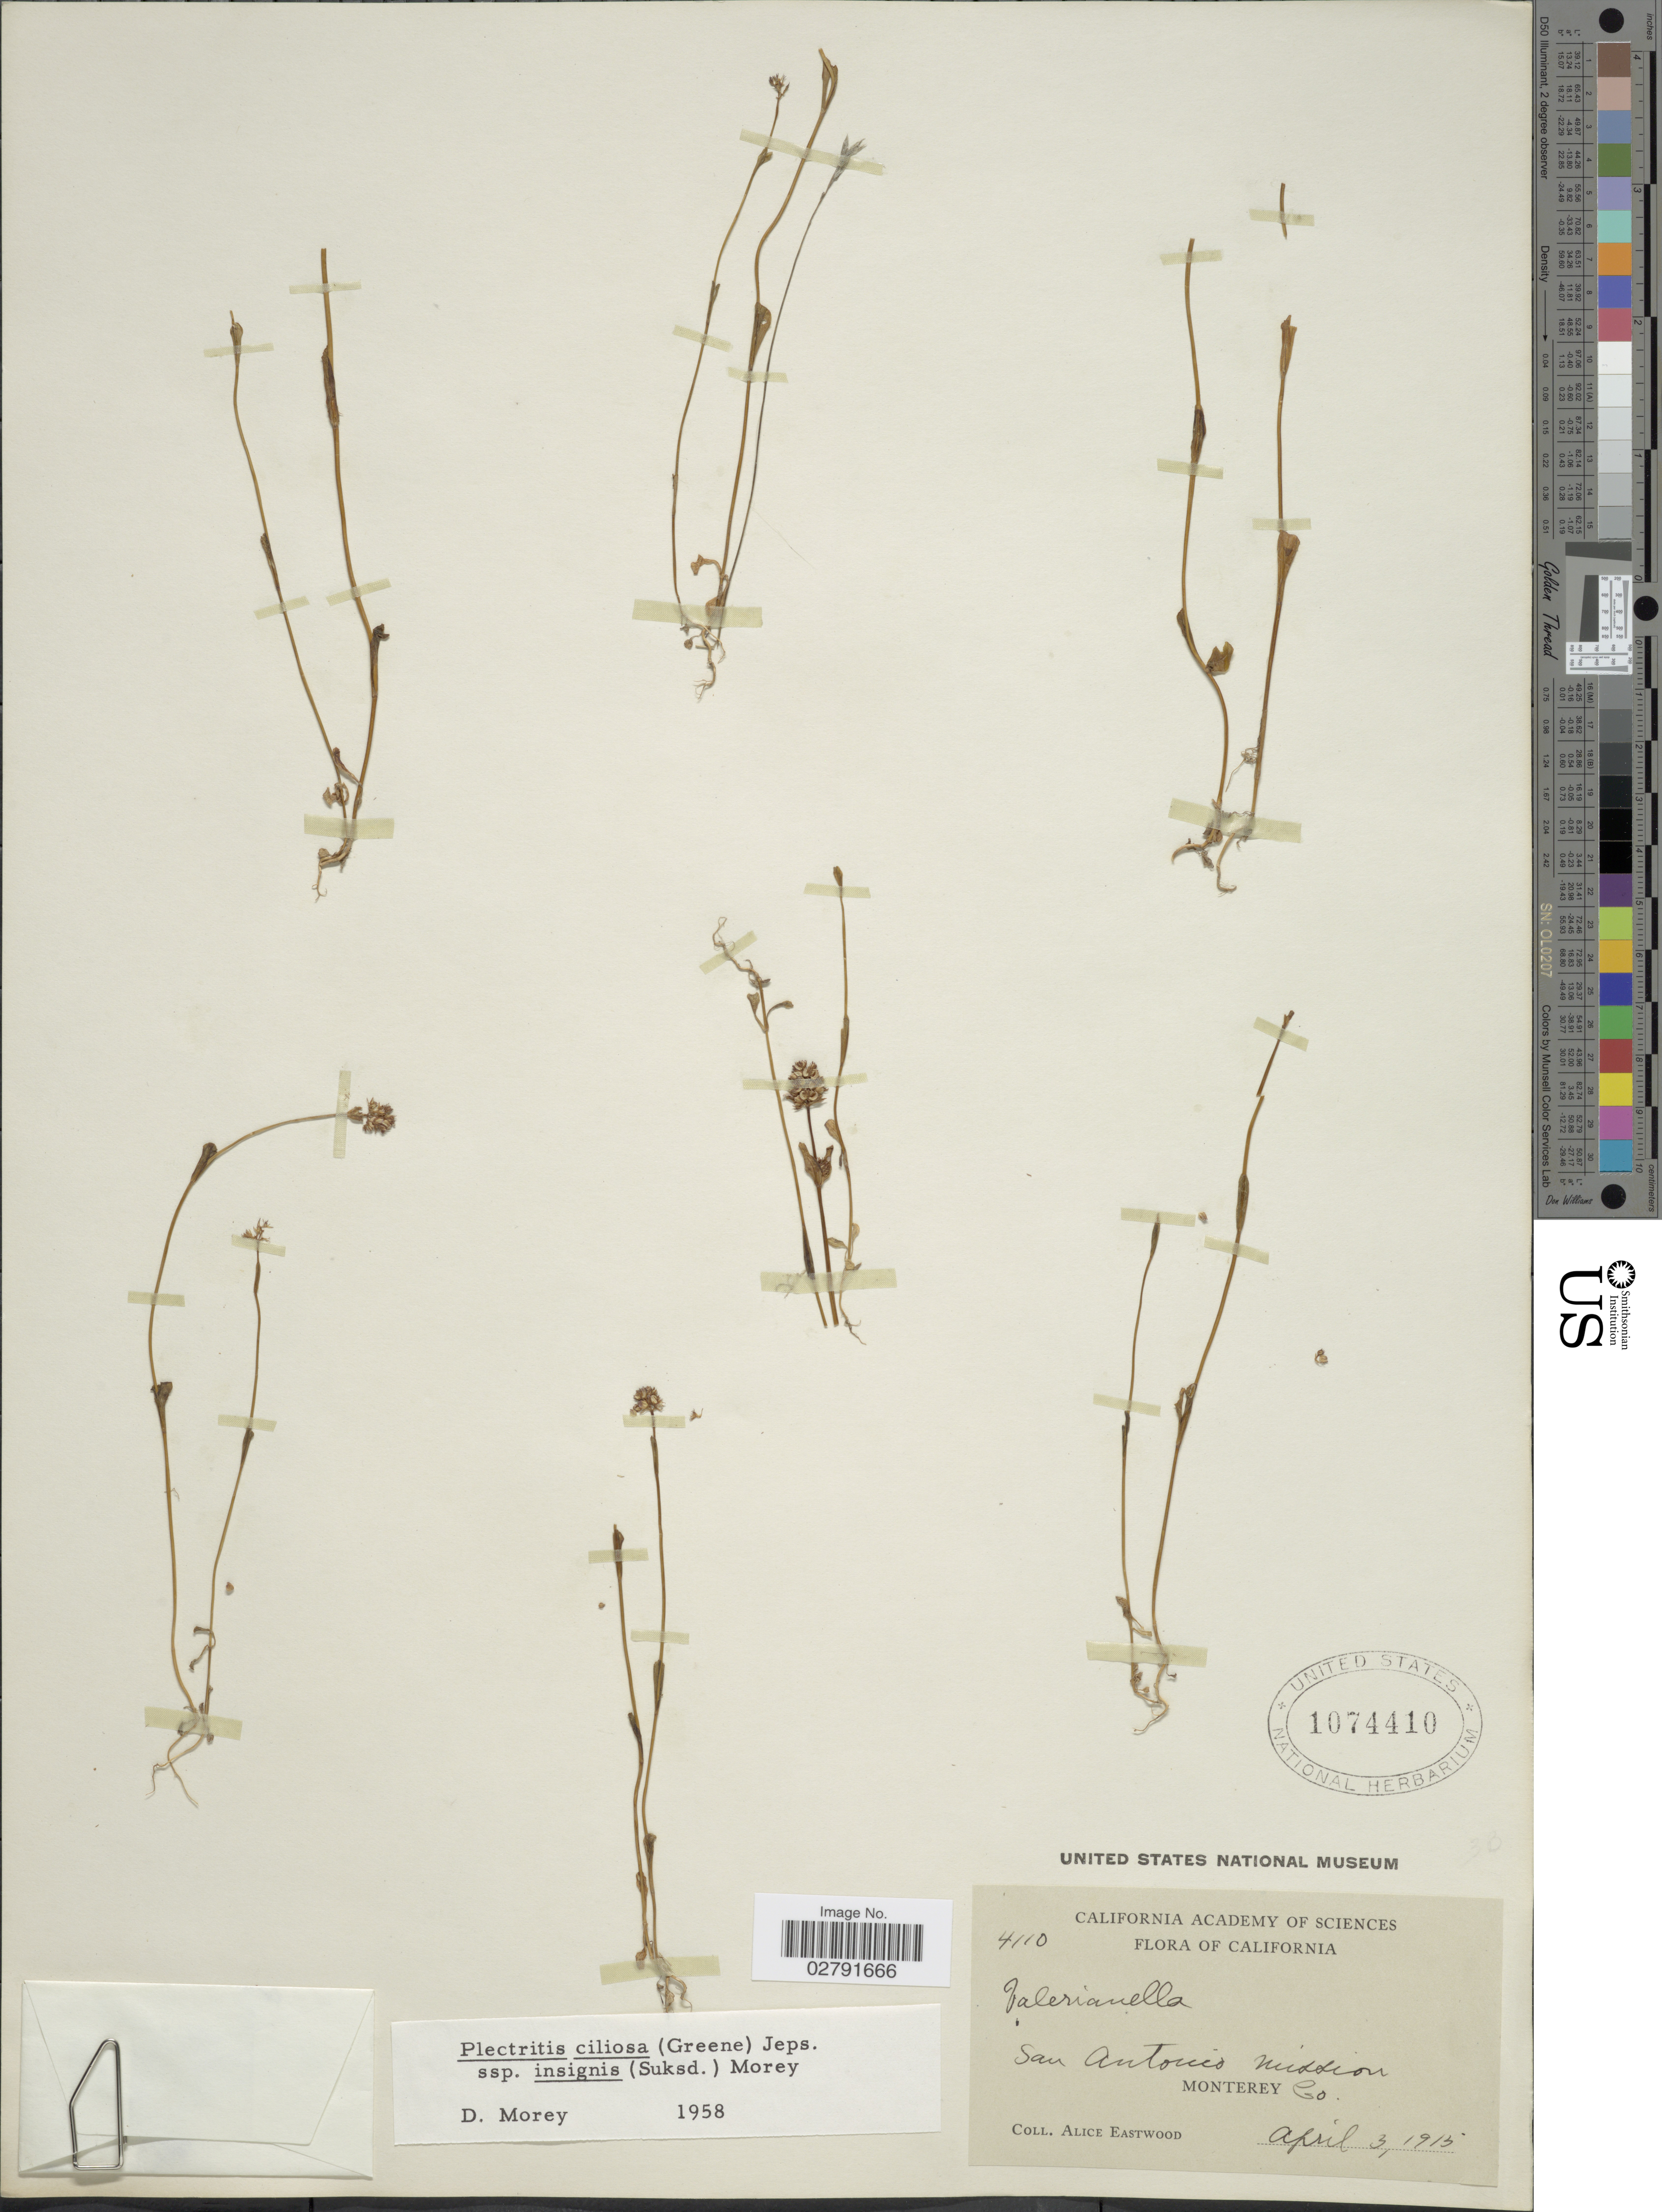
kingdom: Plantae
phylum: Tracheophyta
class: Magnoliopsida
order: Dipsacales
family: Caprifoliaceae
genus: Plectritis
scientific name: Plectritis ciliosa subsp. insignis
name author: (Suksd.) Morey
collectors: A. Eastwood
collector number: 4110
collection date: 1915-04-03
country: United States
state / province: California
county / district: Monterey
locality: San Antonio mission. Monterey Co.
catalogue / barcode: US 1074410